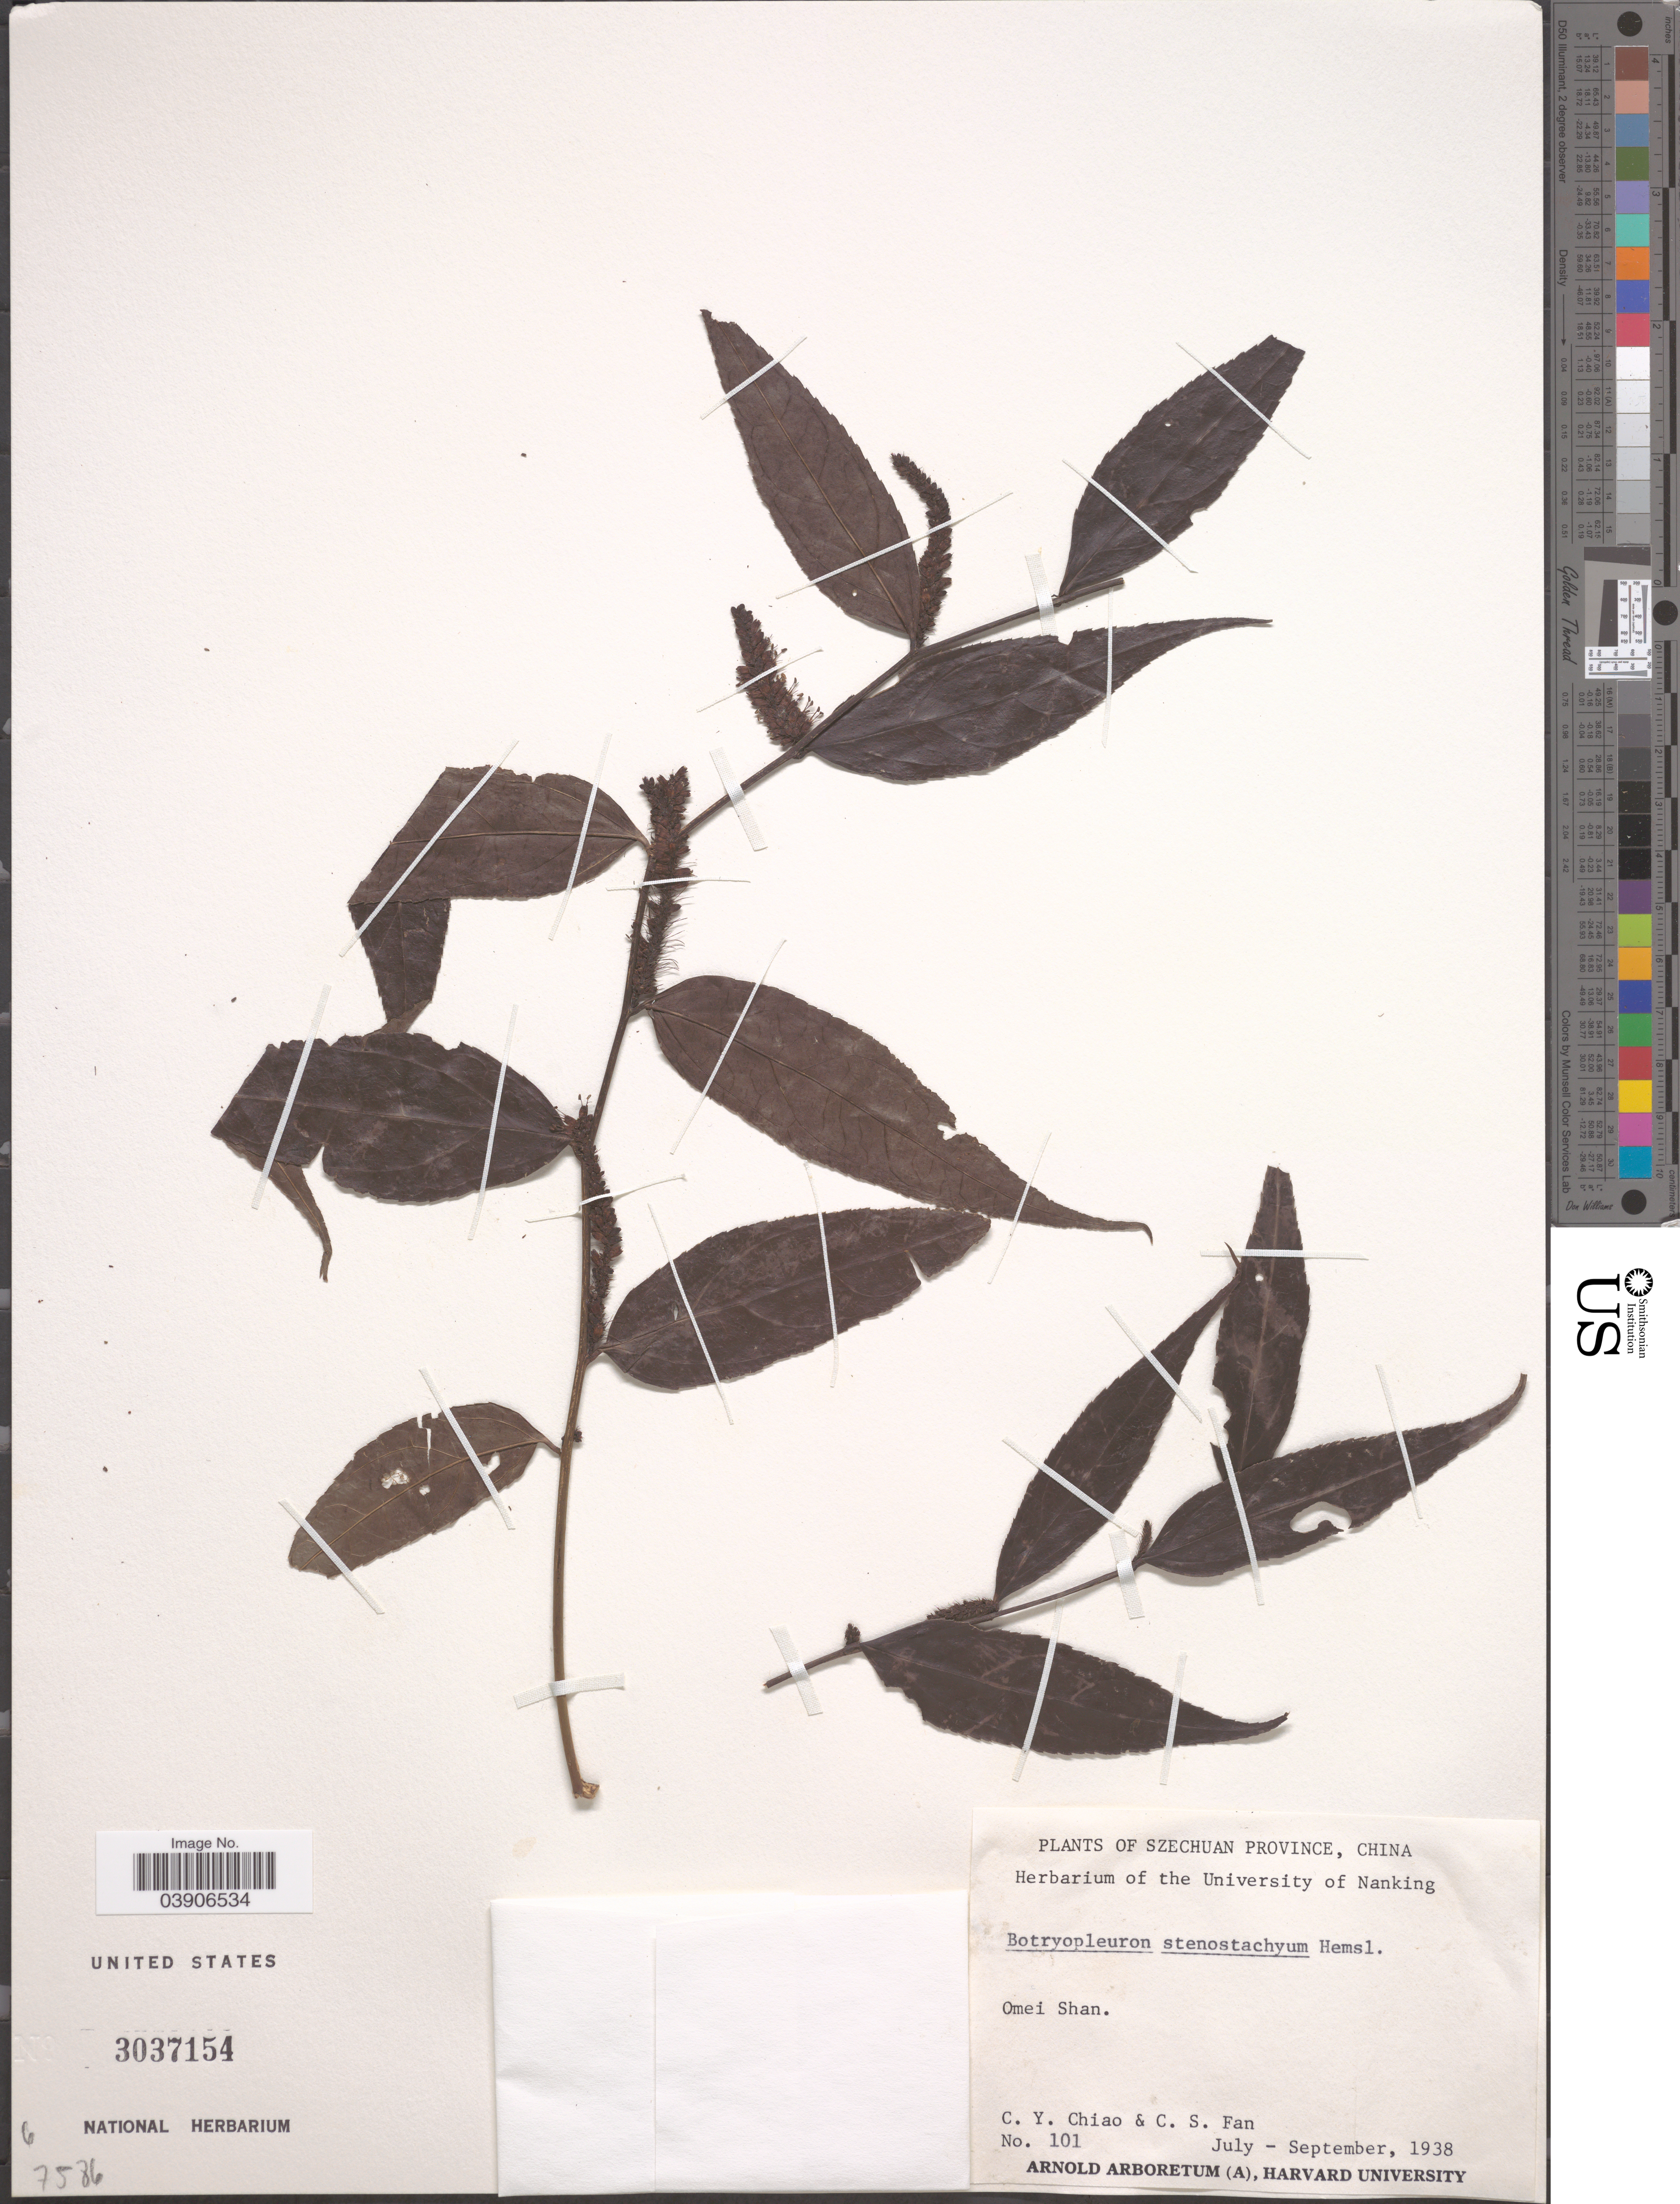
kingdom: Plantae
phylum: Tracheophyta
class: Magnoliopsida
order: Lamiales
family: Plantaginaceae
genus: Botryopleuron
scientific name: Botryopleuron stenostachyum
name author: (Hemsl.) Hemsl.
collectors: C. Y. Chiao & C. S. Fan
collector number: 101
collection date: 1938-07/1938-09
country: China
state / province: Sichuan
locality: Szechuan Province. Omei Shan.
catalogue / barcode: US 3037154